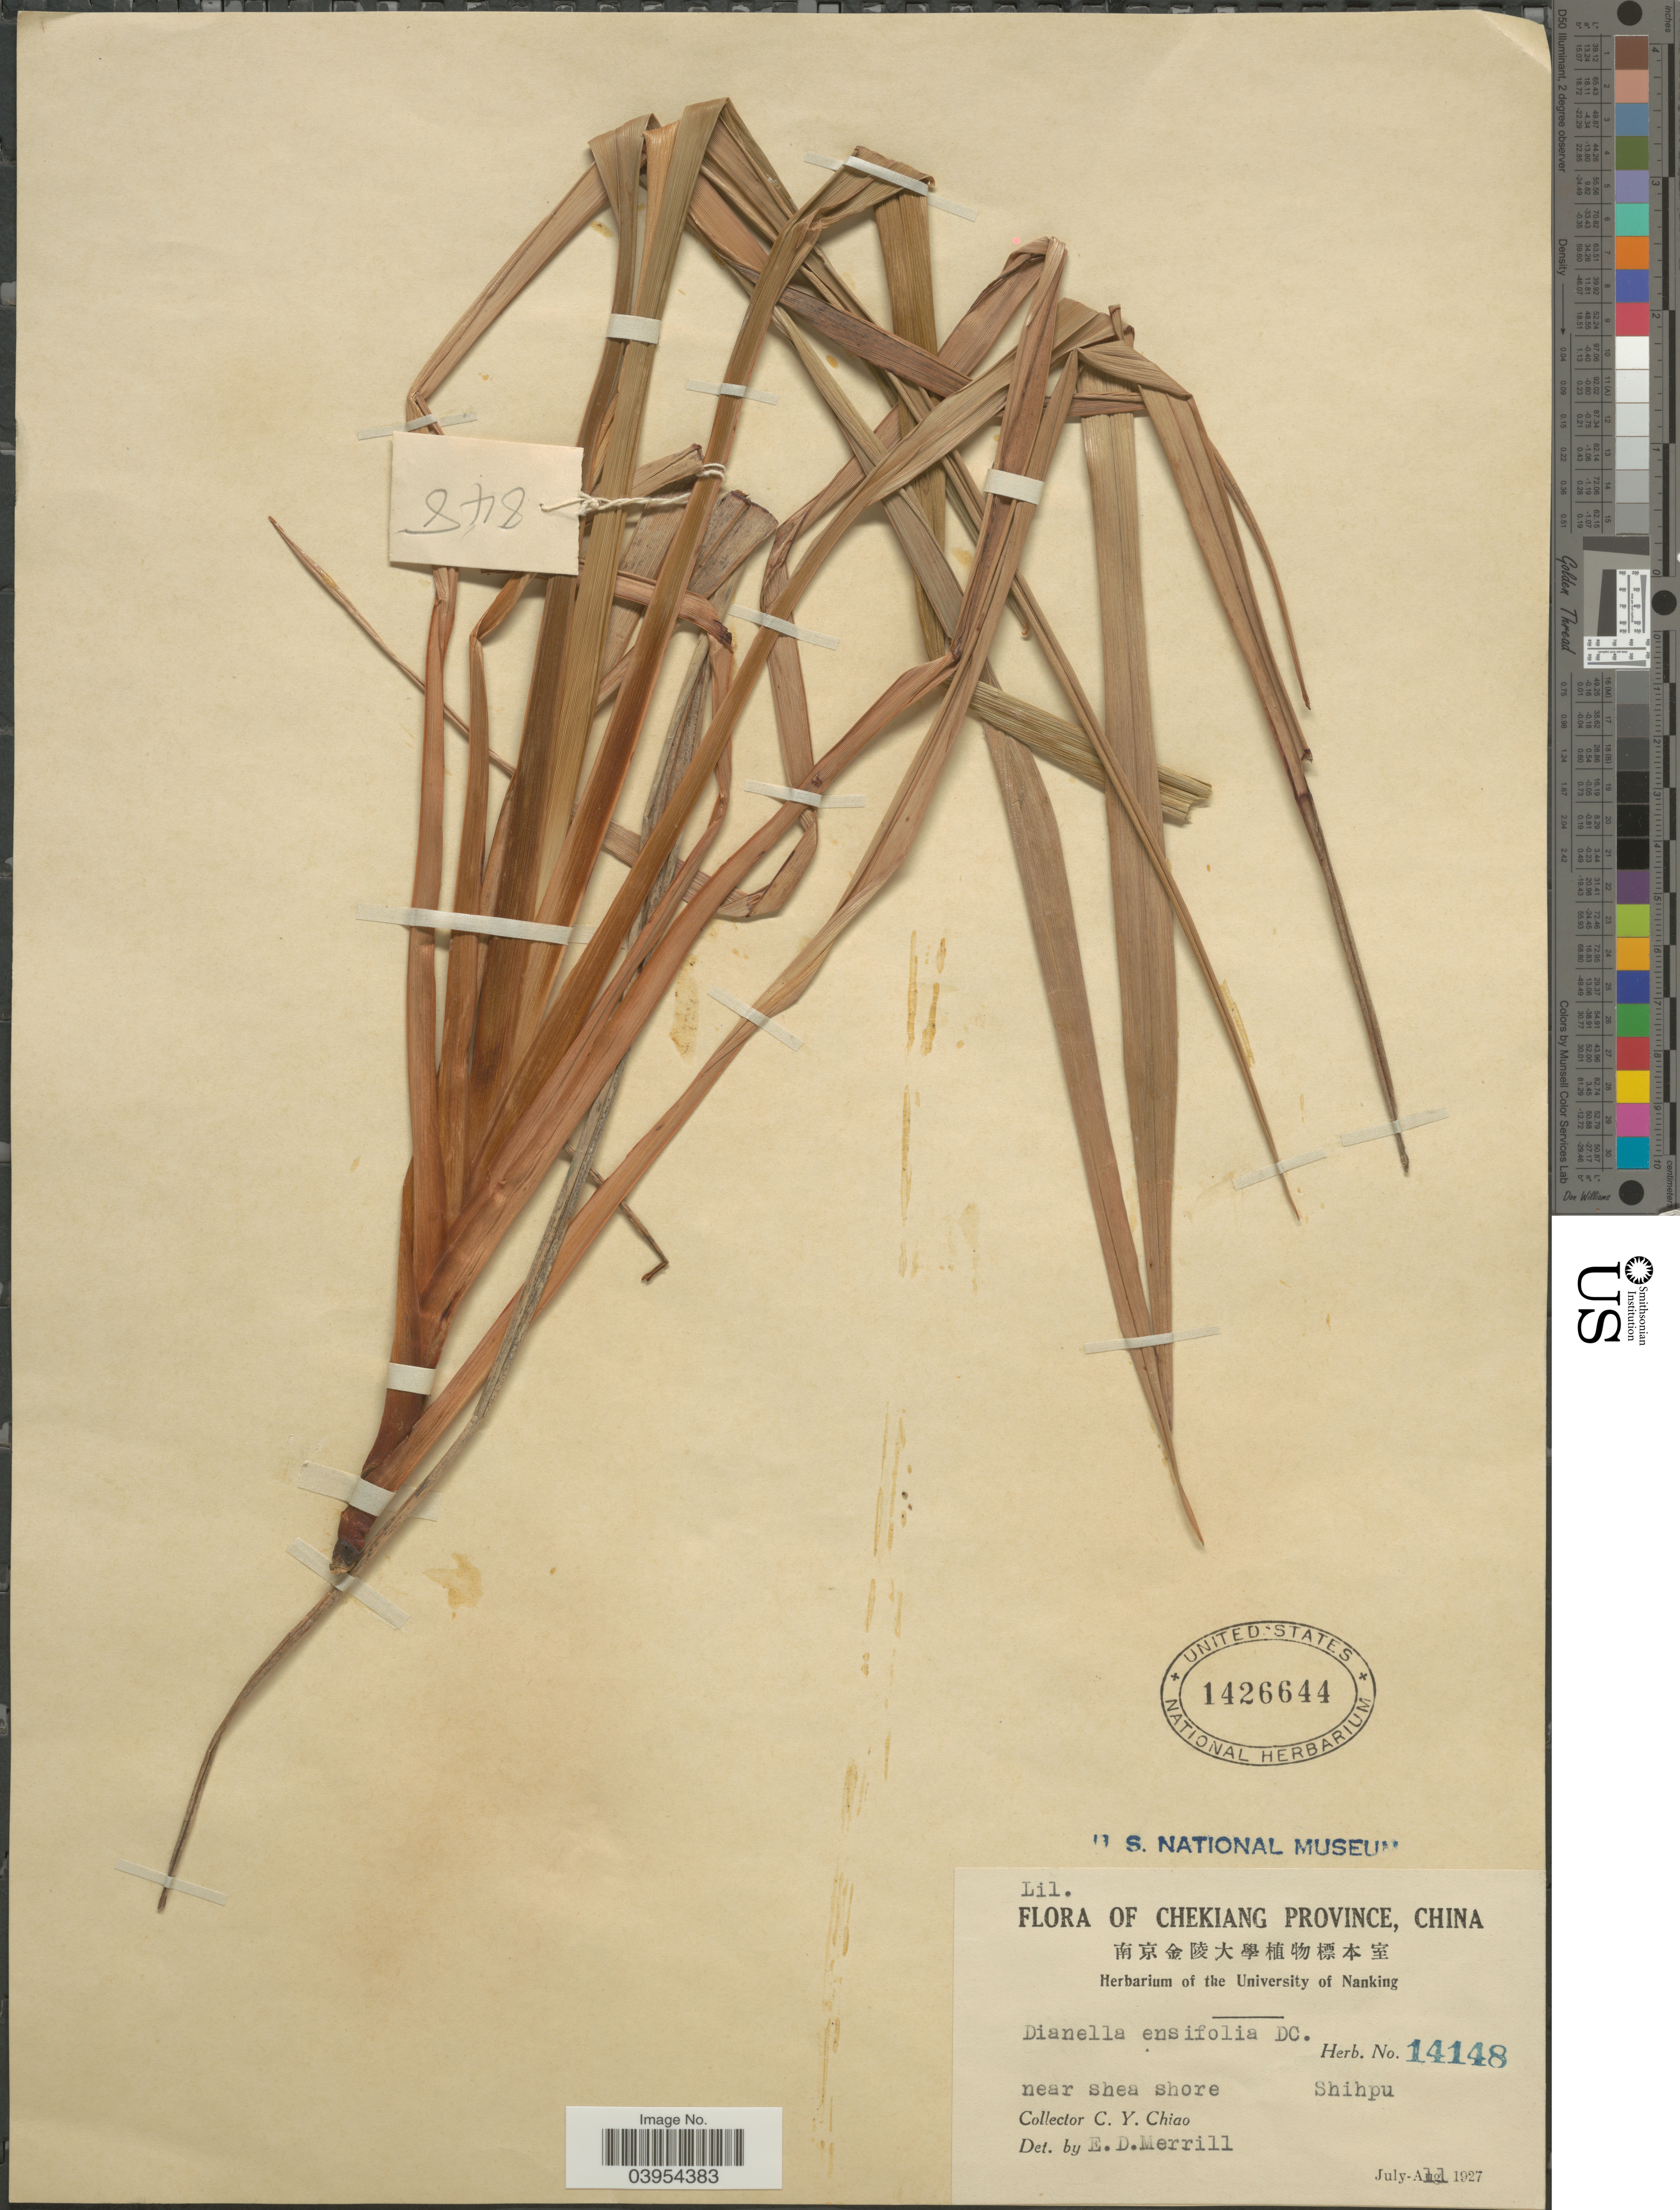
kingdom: Plantae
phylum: Tracheophyta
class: Liliopsida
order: Asparagales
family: Asphodelaceae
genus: Dianella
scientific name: Dianella ensifolia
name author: (L.) DC.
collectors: C. Y. Chiao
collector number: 14148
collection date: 1927-07-11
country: China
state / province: Zhejiang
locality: Chekiang Province. Near shea shore. Shihpu.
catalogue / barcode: US 1426644